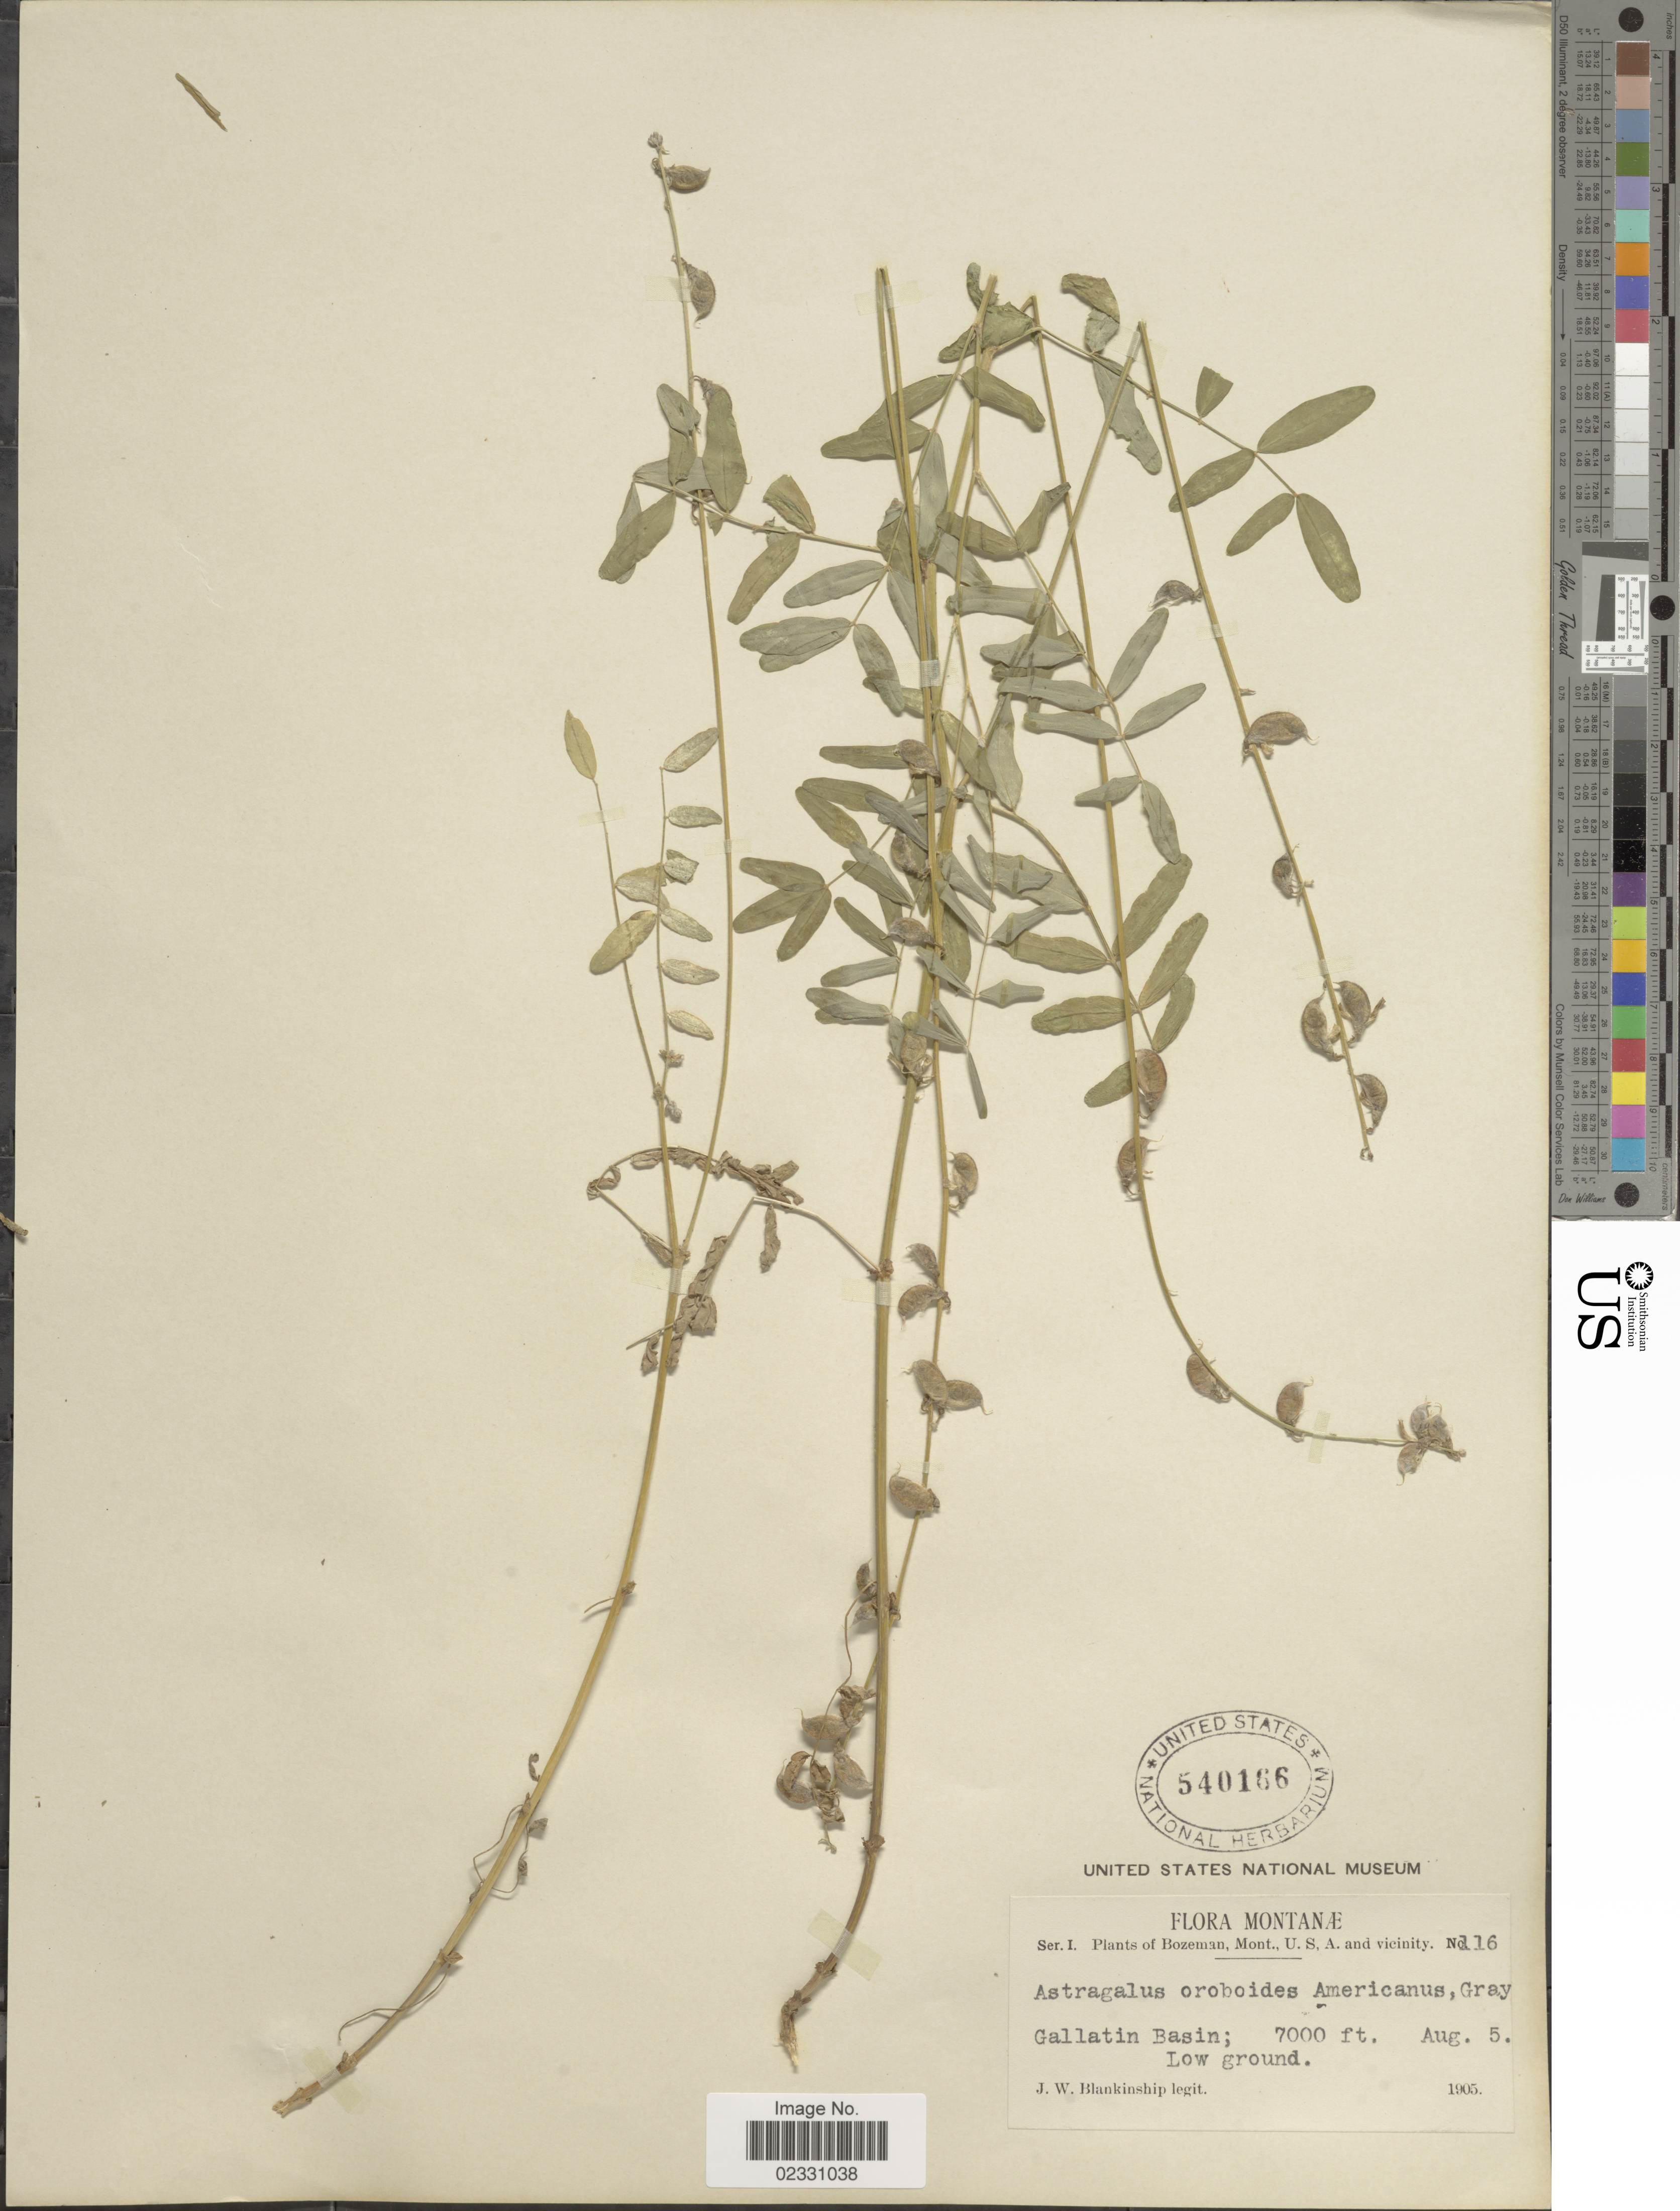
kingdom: Plantae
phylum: Tracheophyta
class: Magnoliopsida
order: Fabales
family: Fabaceae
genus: Astragalus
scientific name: Astragalus oroboides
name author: Hornem.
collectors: J. W. Blankinship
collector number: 116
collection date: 1905-08-05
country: United States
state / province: Montana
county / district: Gallatin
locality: Bozeman, Gallatin Basin; Low ground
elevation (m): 2134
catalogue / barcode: US 540166